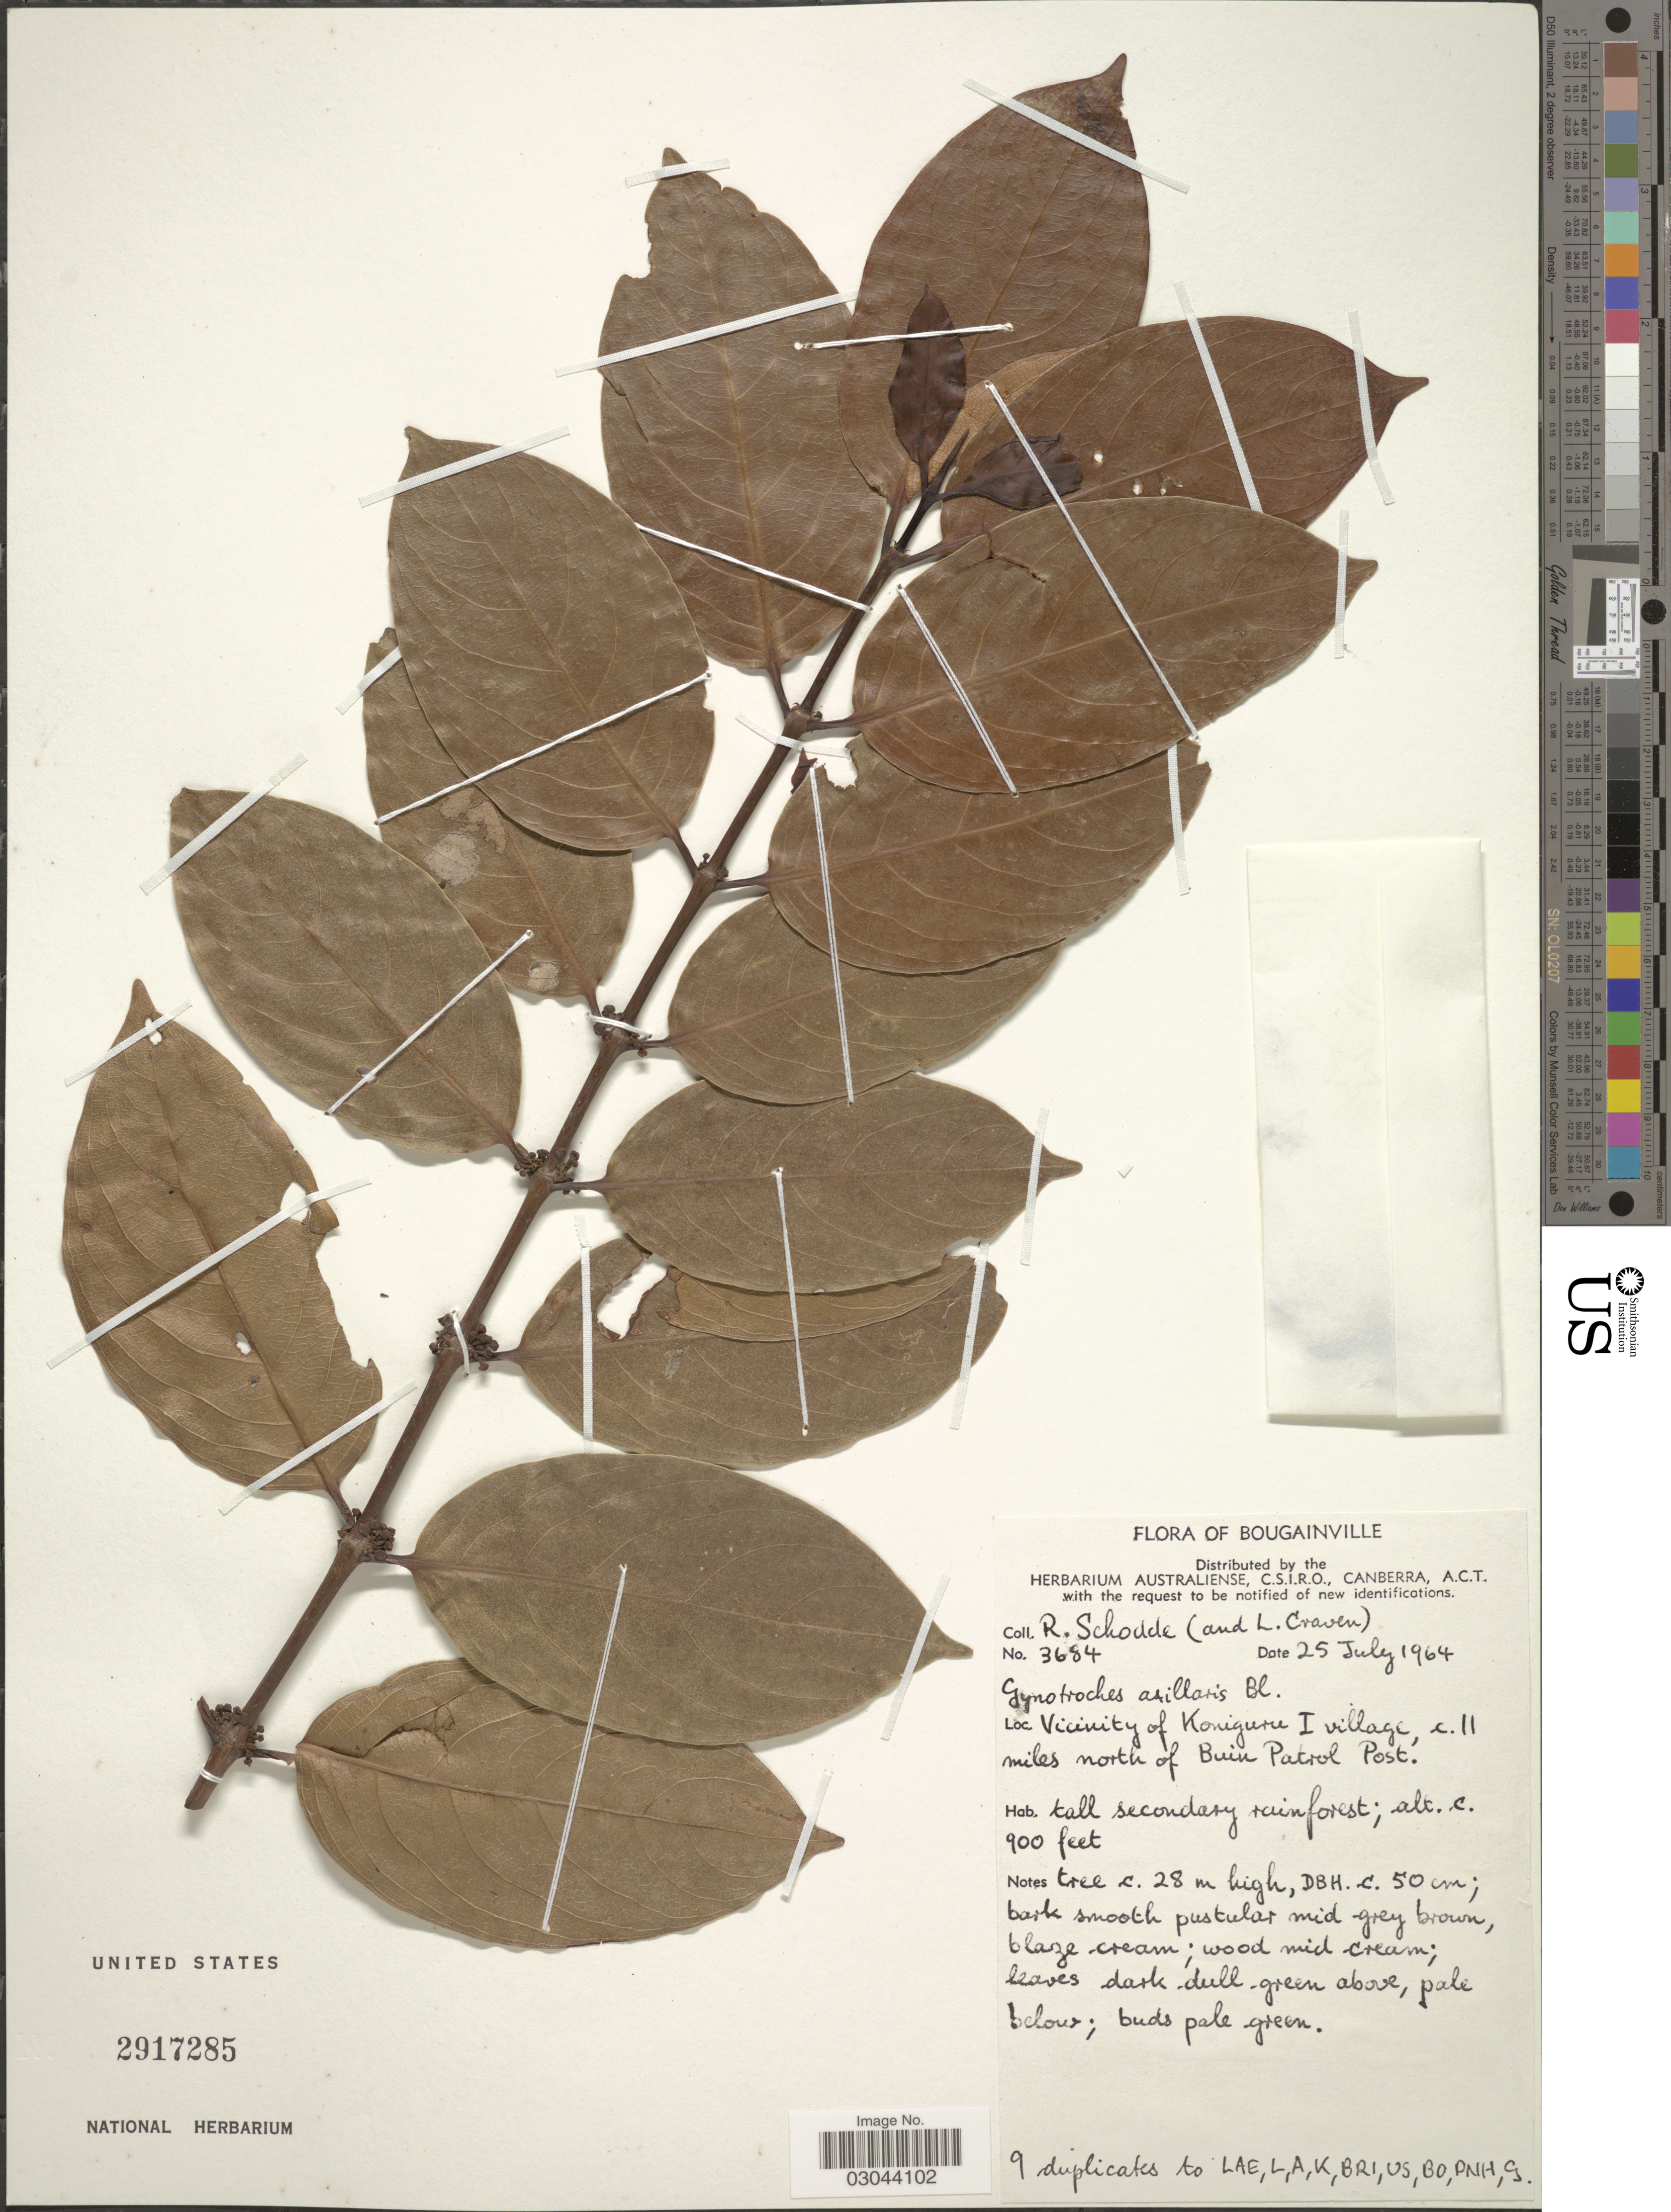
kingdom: Plantae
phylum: Tracheophyta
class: Magnoliopsida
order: Malpighiales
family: Rhizophoraceae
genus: Gynotroches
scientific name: Gynotroches axillaris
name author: Blume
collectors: R. Schodde & L. A. Craven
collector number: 3684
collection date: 1964-07-25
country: Papua New Guinea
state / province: Bougainville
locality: Vicinity of Koniguru I village, c. 11 miles north of Buin Patrol Post.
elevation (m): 274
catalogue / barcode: US 2917285